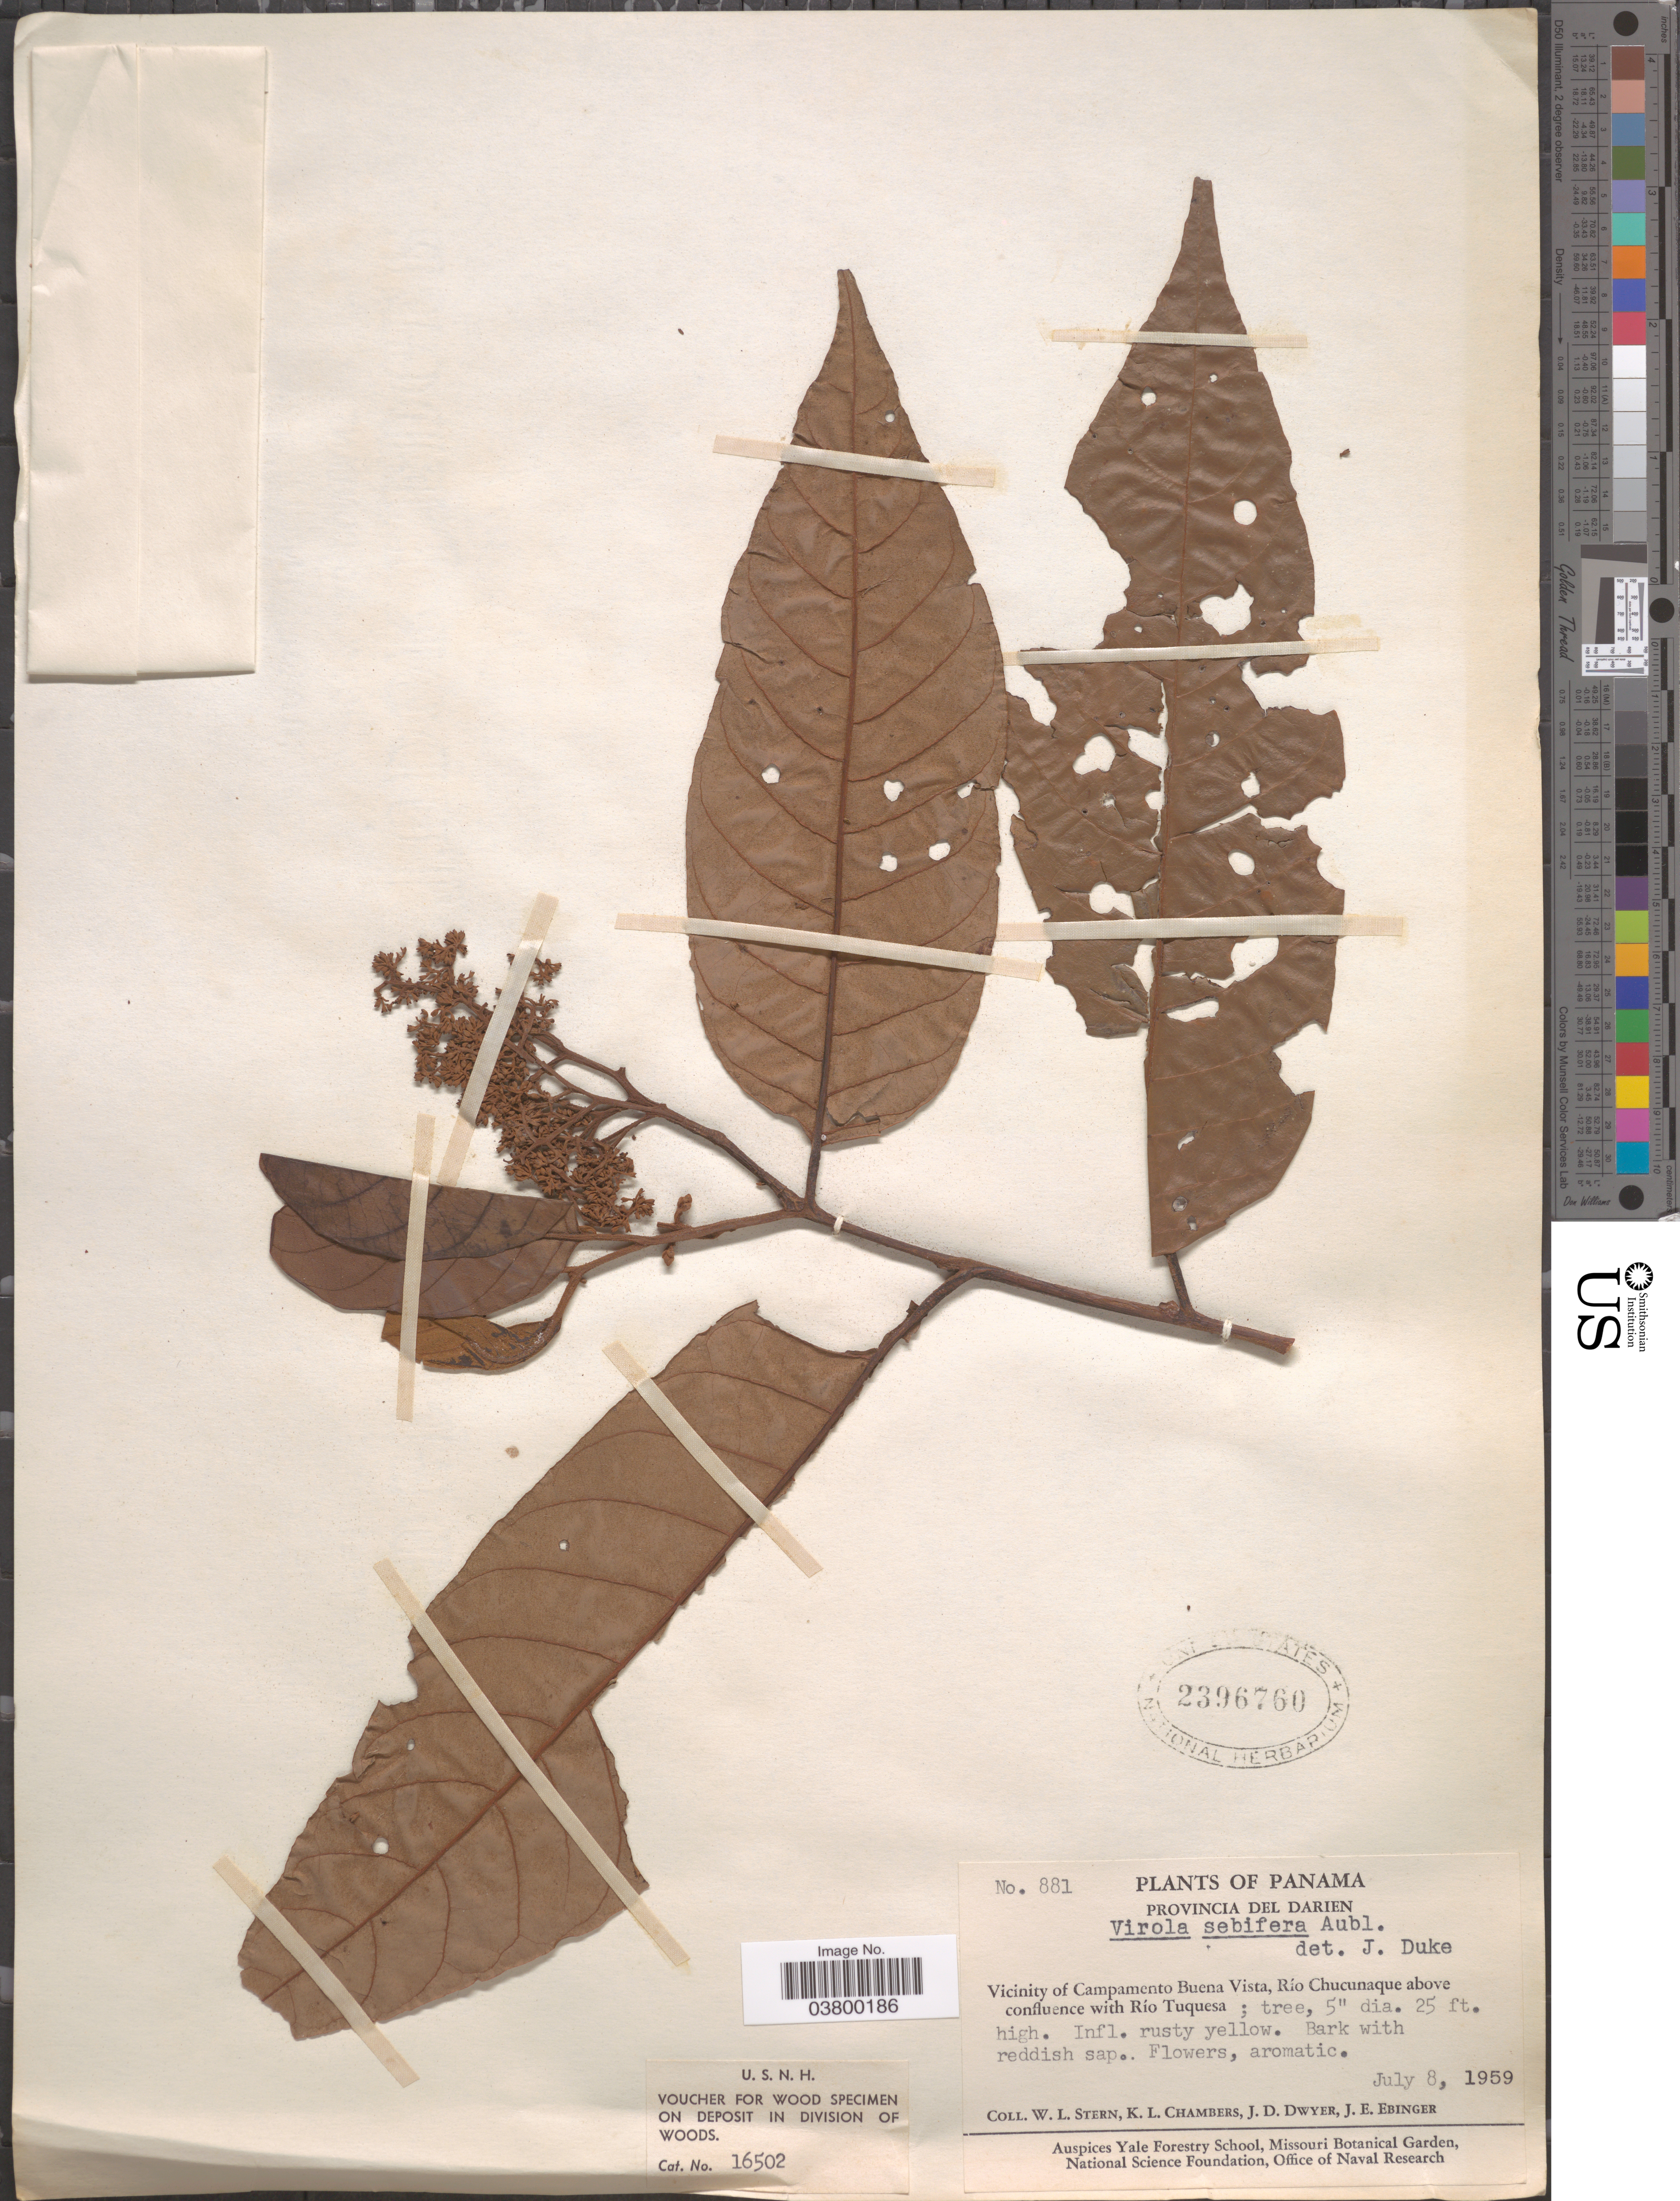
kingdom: Plantae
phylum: Tracheophyta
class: Magnoliopsida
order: Magnoliales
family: Myristicaceae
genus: Virola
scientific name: Virola sebifera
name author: Aubl.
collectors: W. L. Stern, K. Chambers, J. D. Dwyer & J. Ebinger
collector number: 881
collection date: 1959-07-08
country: Panama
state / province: Darien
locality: Vicinity of Campamento Buena Vista, Río Chucunaque above confluence with Río Tuquesa.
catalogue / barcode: US 2396760